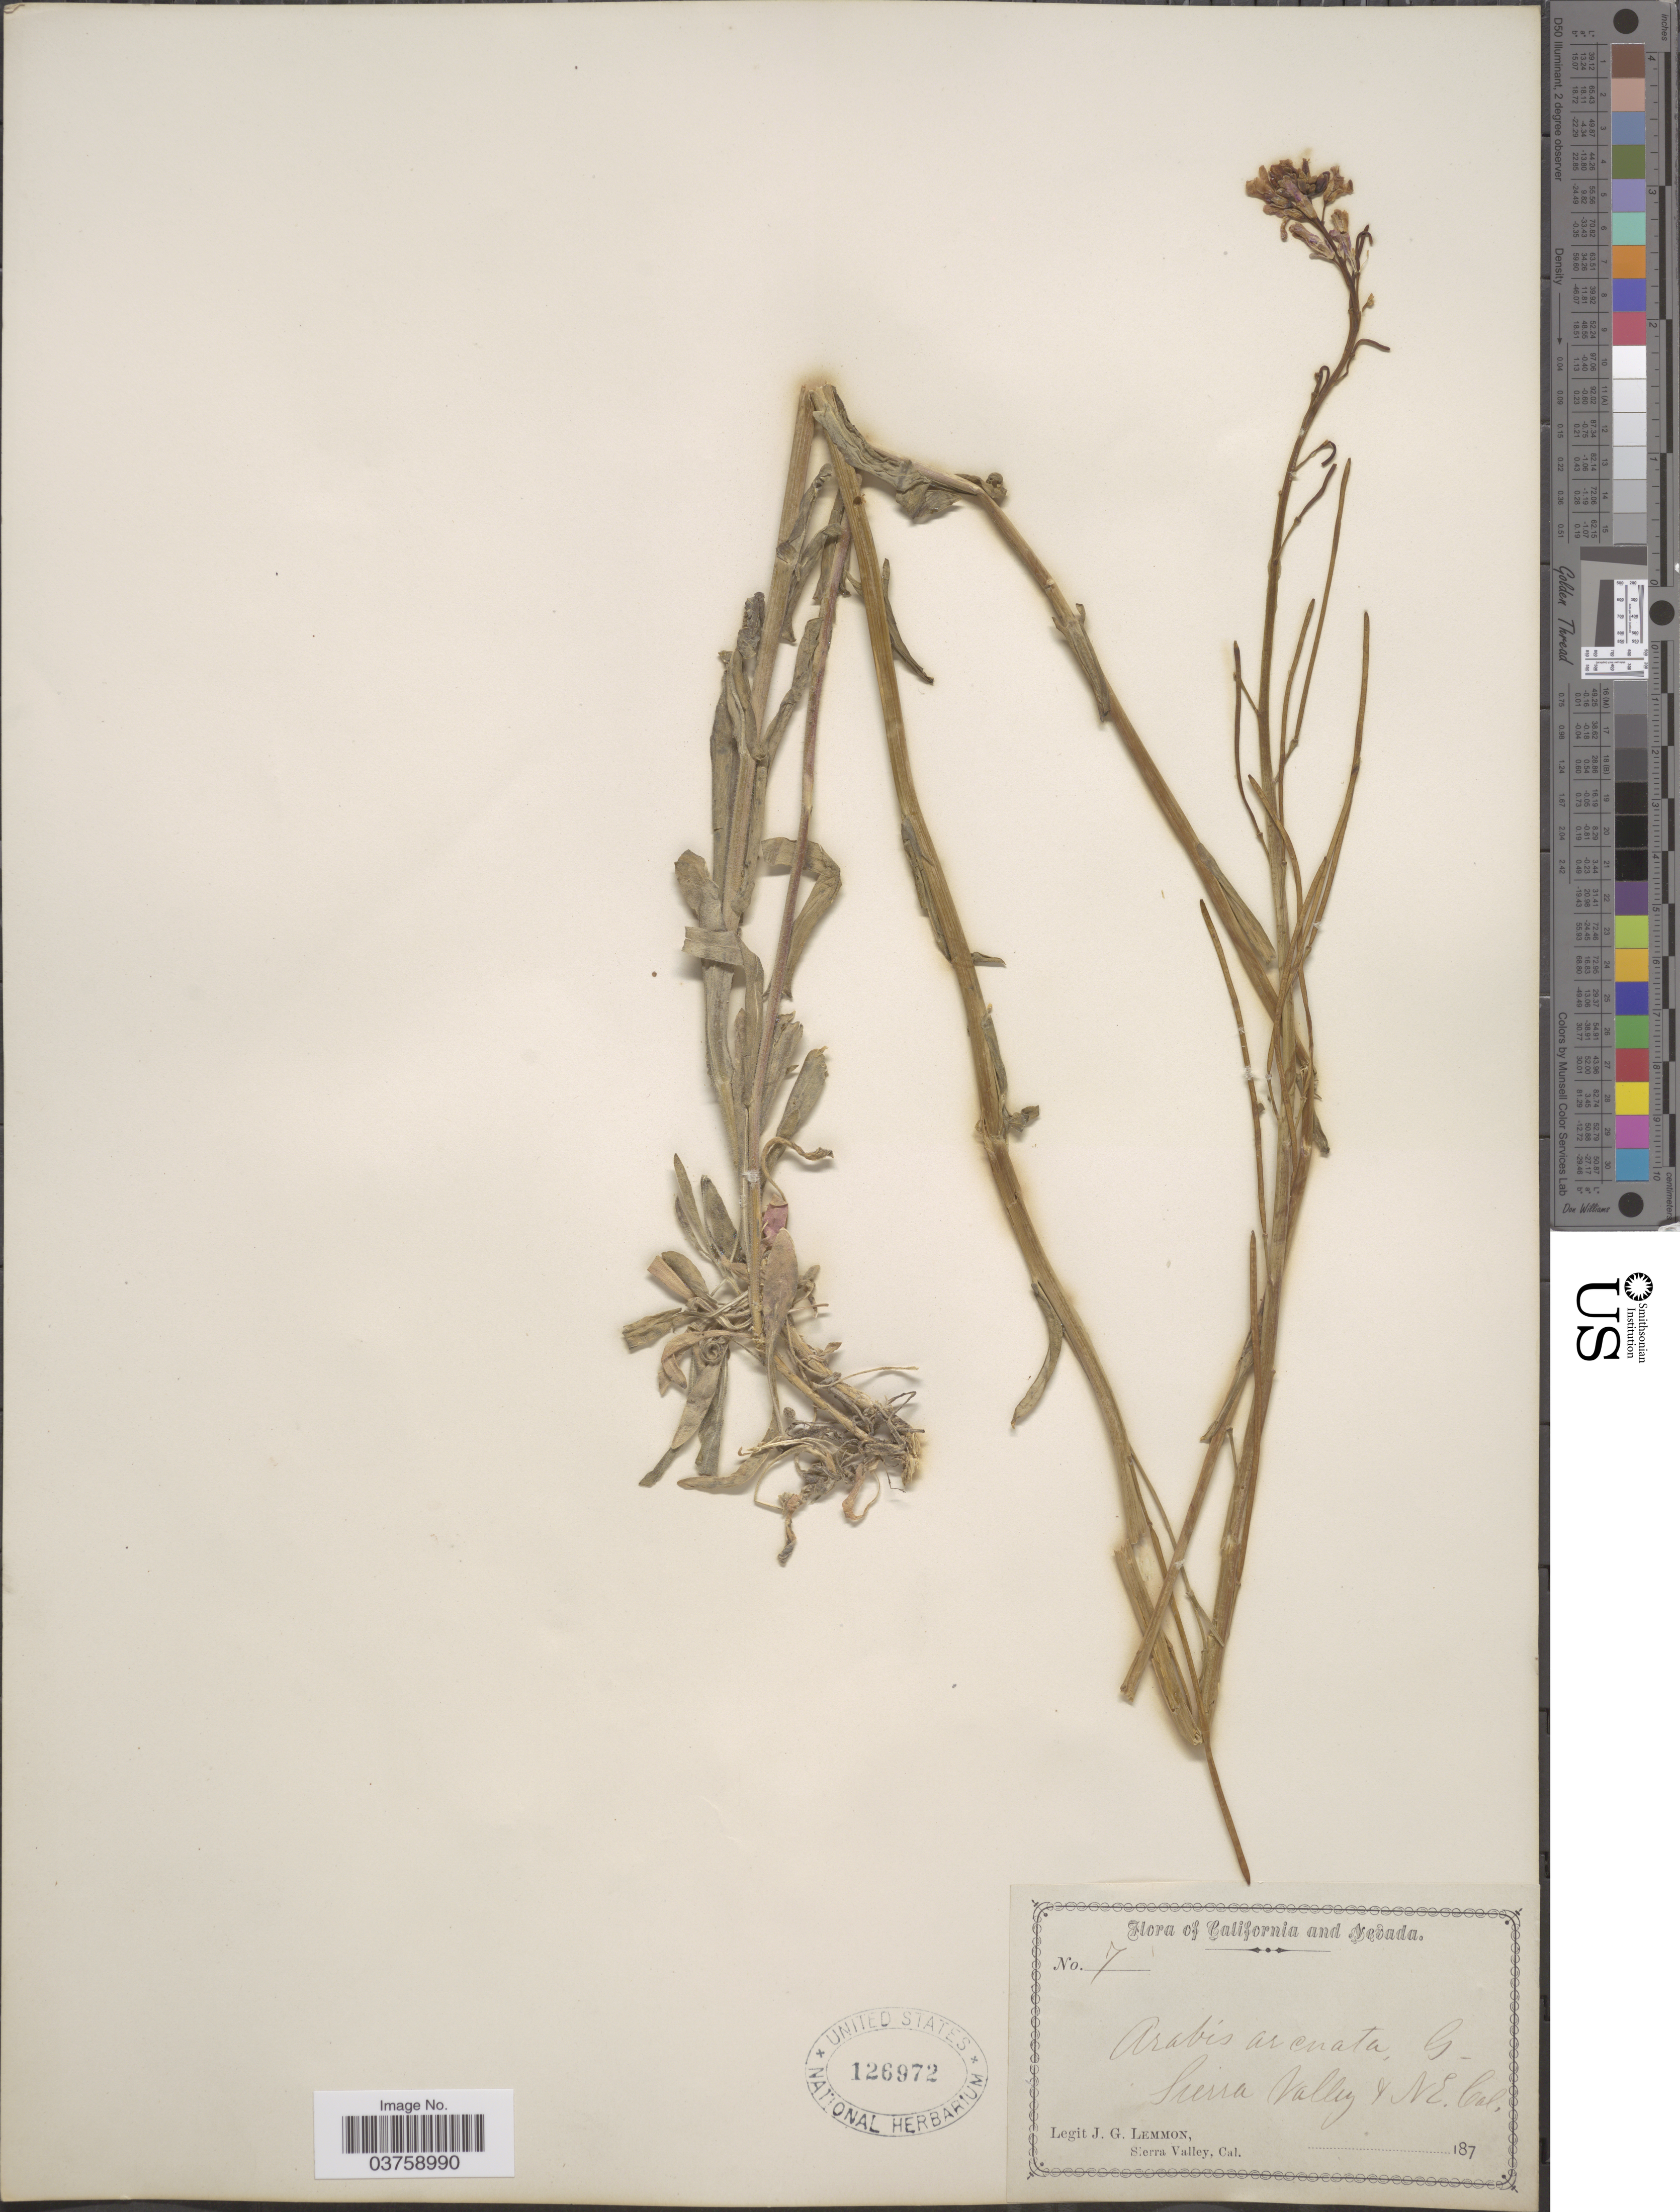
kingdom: Plantae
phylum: Tracheophyta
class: Magnoliopsida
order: Brassicales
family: Brassicaceae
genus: Arabis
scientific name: Arabis sparsiflora var. arcuata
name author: (Nutt.) Rollins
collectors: J. Lemmon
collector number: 7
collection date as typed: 187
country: United States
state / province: California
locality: Sierra Valley & N.E. Calif.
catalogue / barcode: US 126972